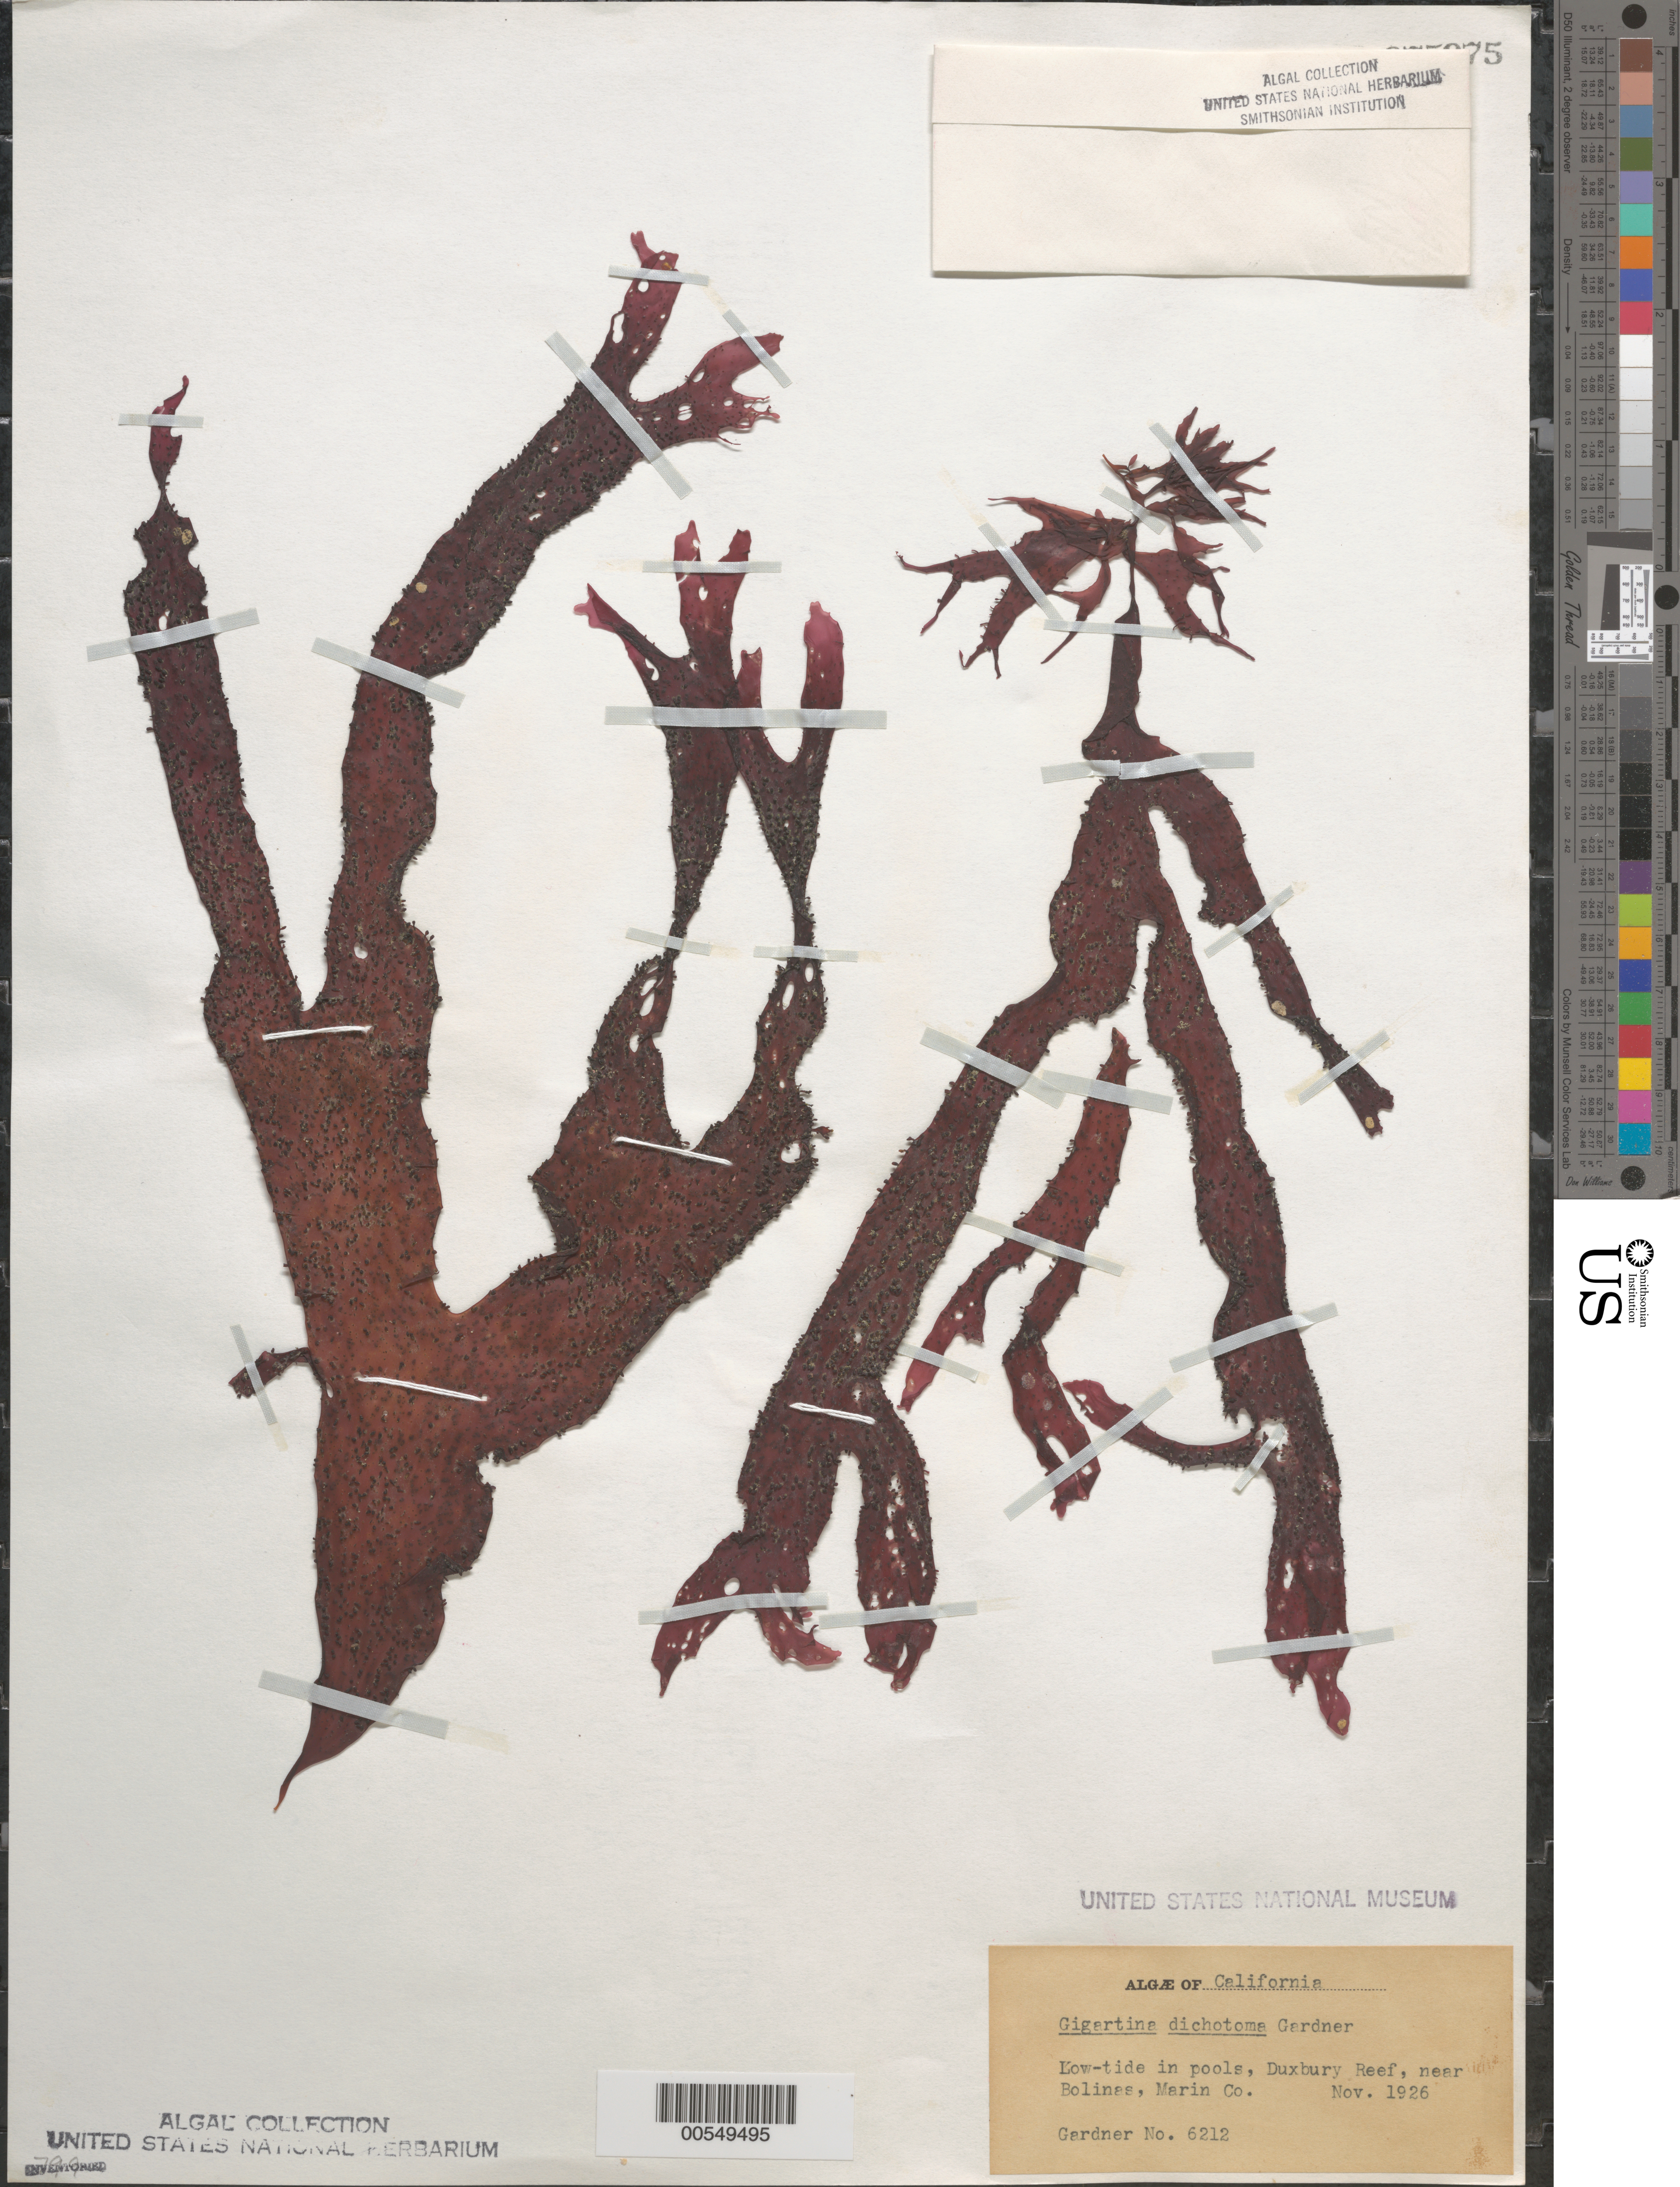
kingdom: Plantae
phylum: Rhodophyta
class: Florideophyceae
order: Gigartinales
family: Phyllophoraceae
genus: Mastocarpus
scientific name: Mastocarpus latissimus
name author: (Harvey) S.C. Lindstrom et al.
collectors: N. Gardner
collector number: NLG 6212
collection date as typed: Nov 1926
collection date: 1926-11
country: United States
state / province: California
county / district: Marin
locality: Duxbury Reef, near Bolinas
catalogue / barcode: US 75975